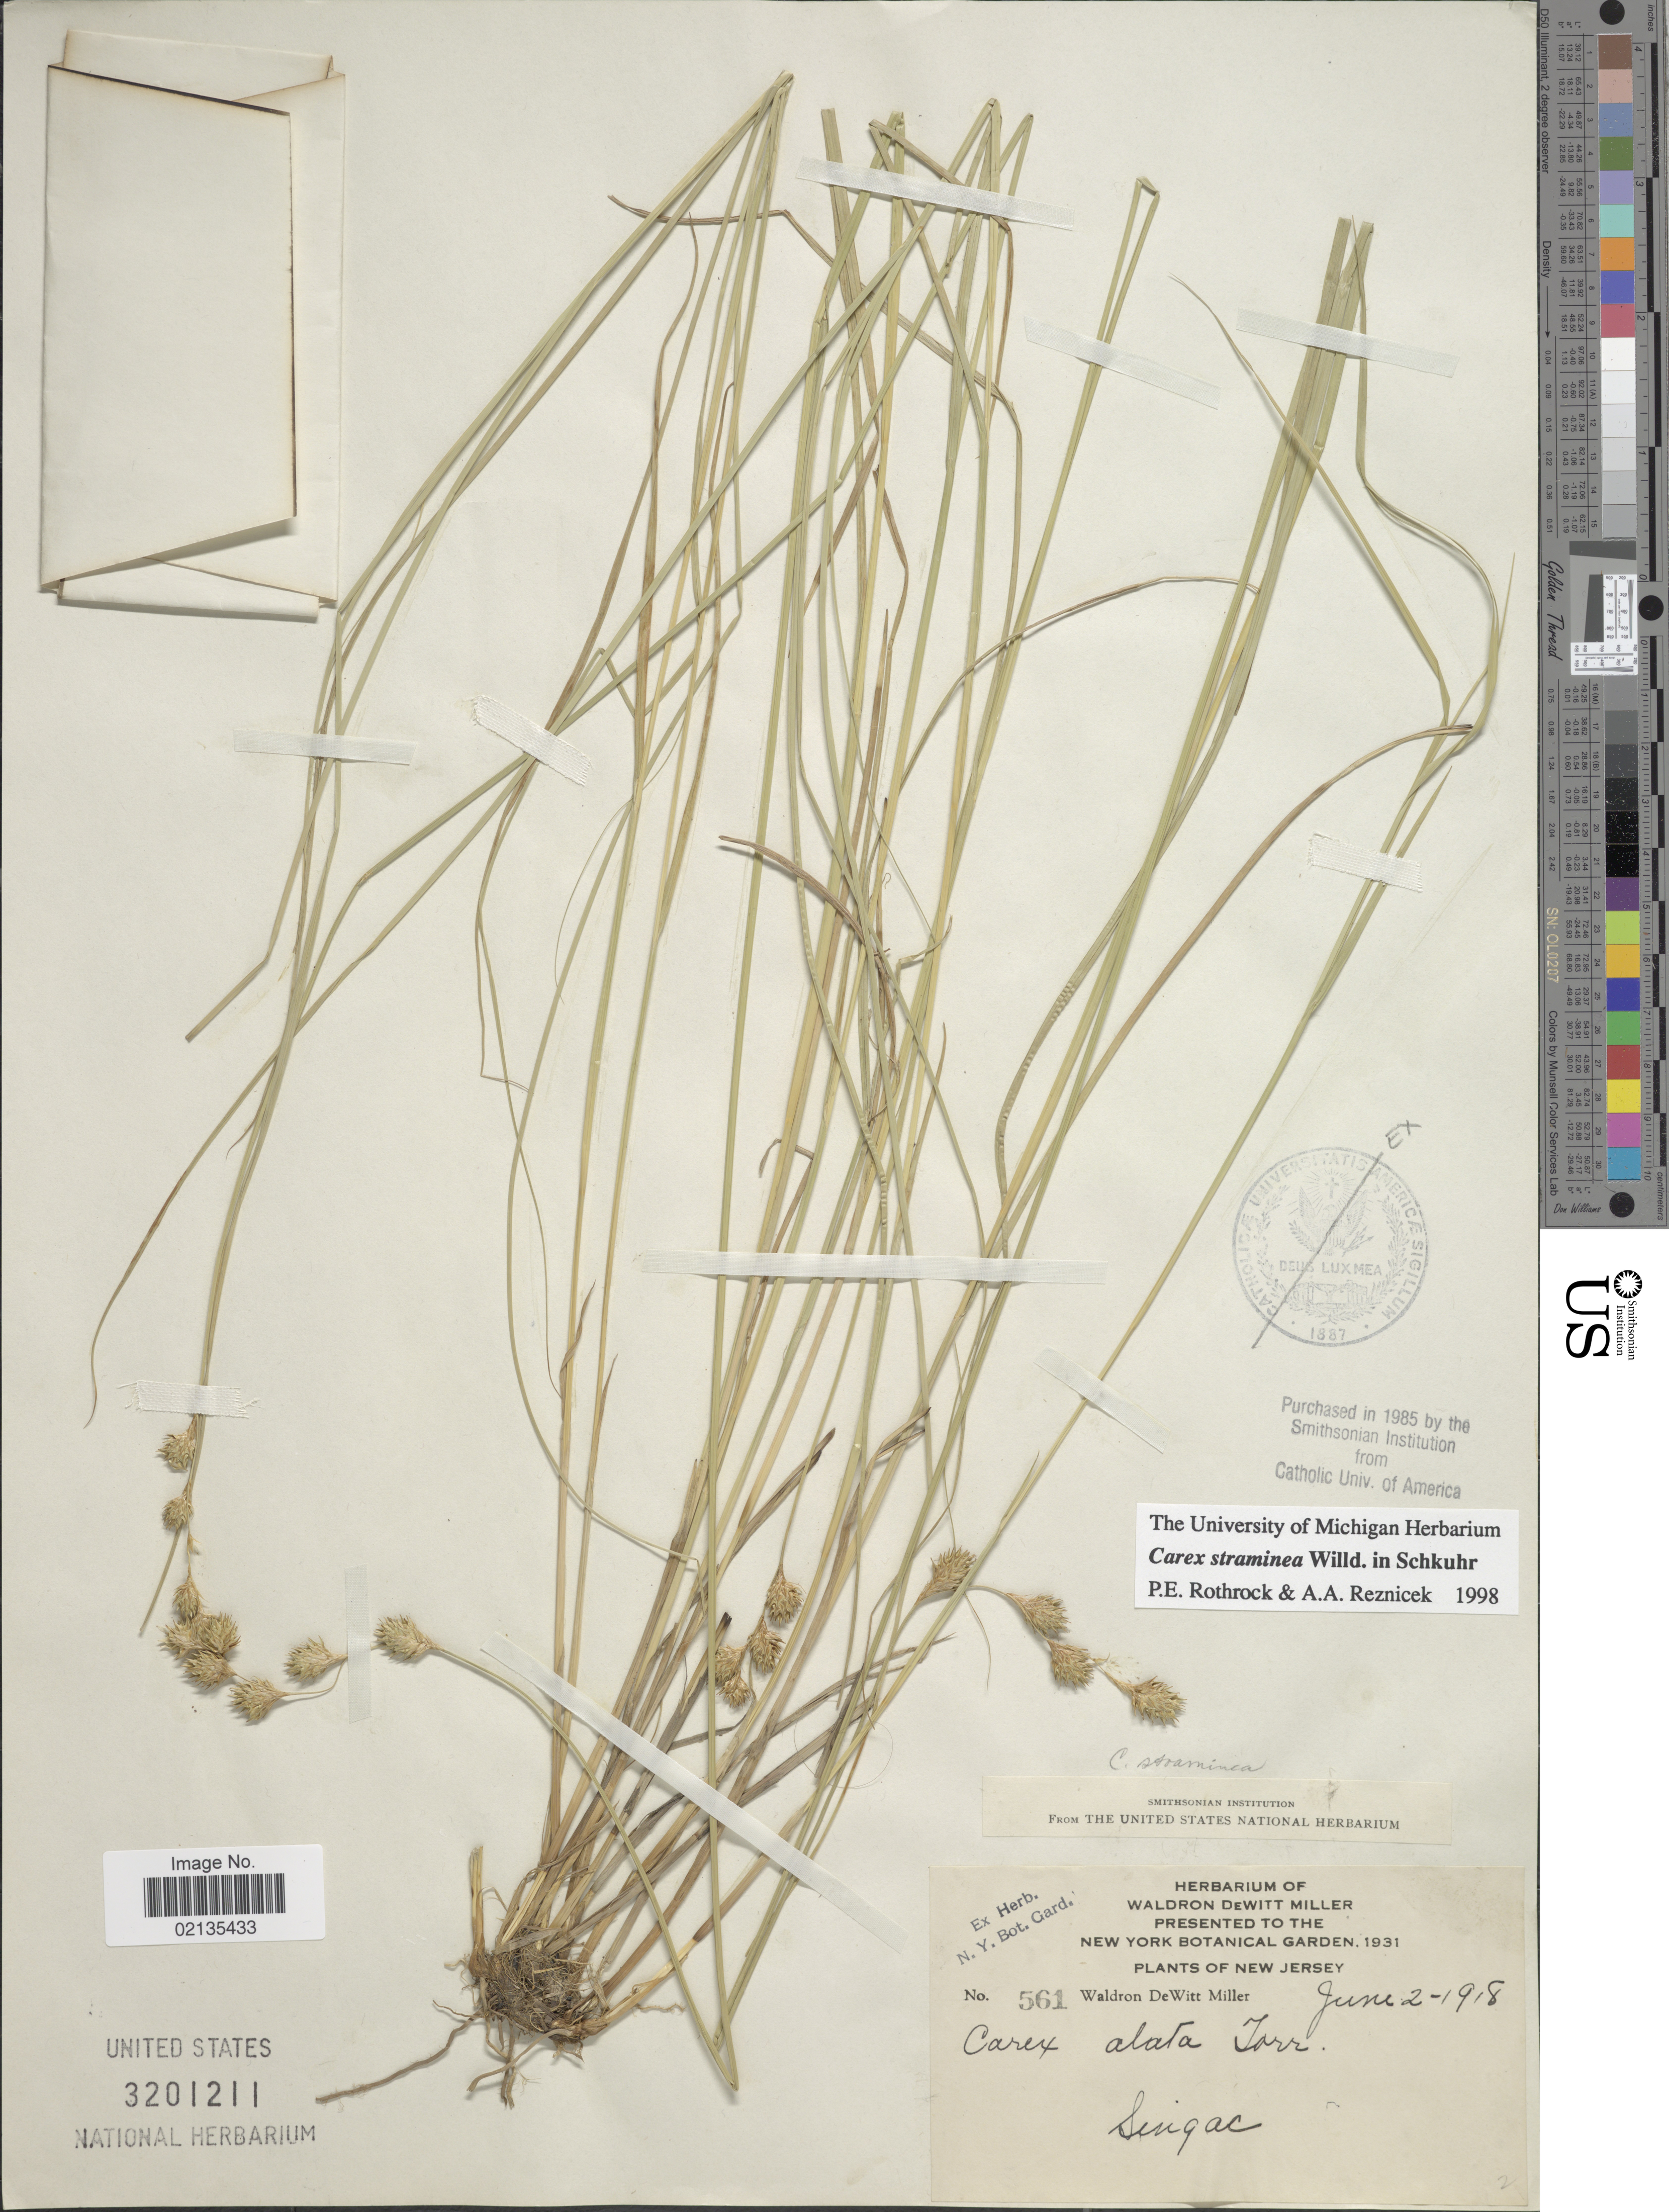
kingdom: Plantae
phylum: Tracheophyta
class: Liliopsida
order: Poales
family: Cyperaceae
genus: Carex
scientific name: Carex straminea Willd ex Schkuhr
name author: Willd. ex Schkuhr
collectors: W. De Witt Miller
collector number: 561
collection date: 1918-06-02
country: United States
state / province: New Jersey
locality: Singac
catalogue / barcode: US 3201211